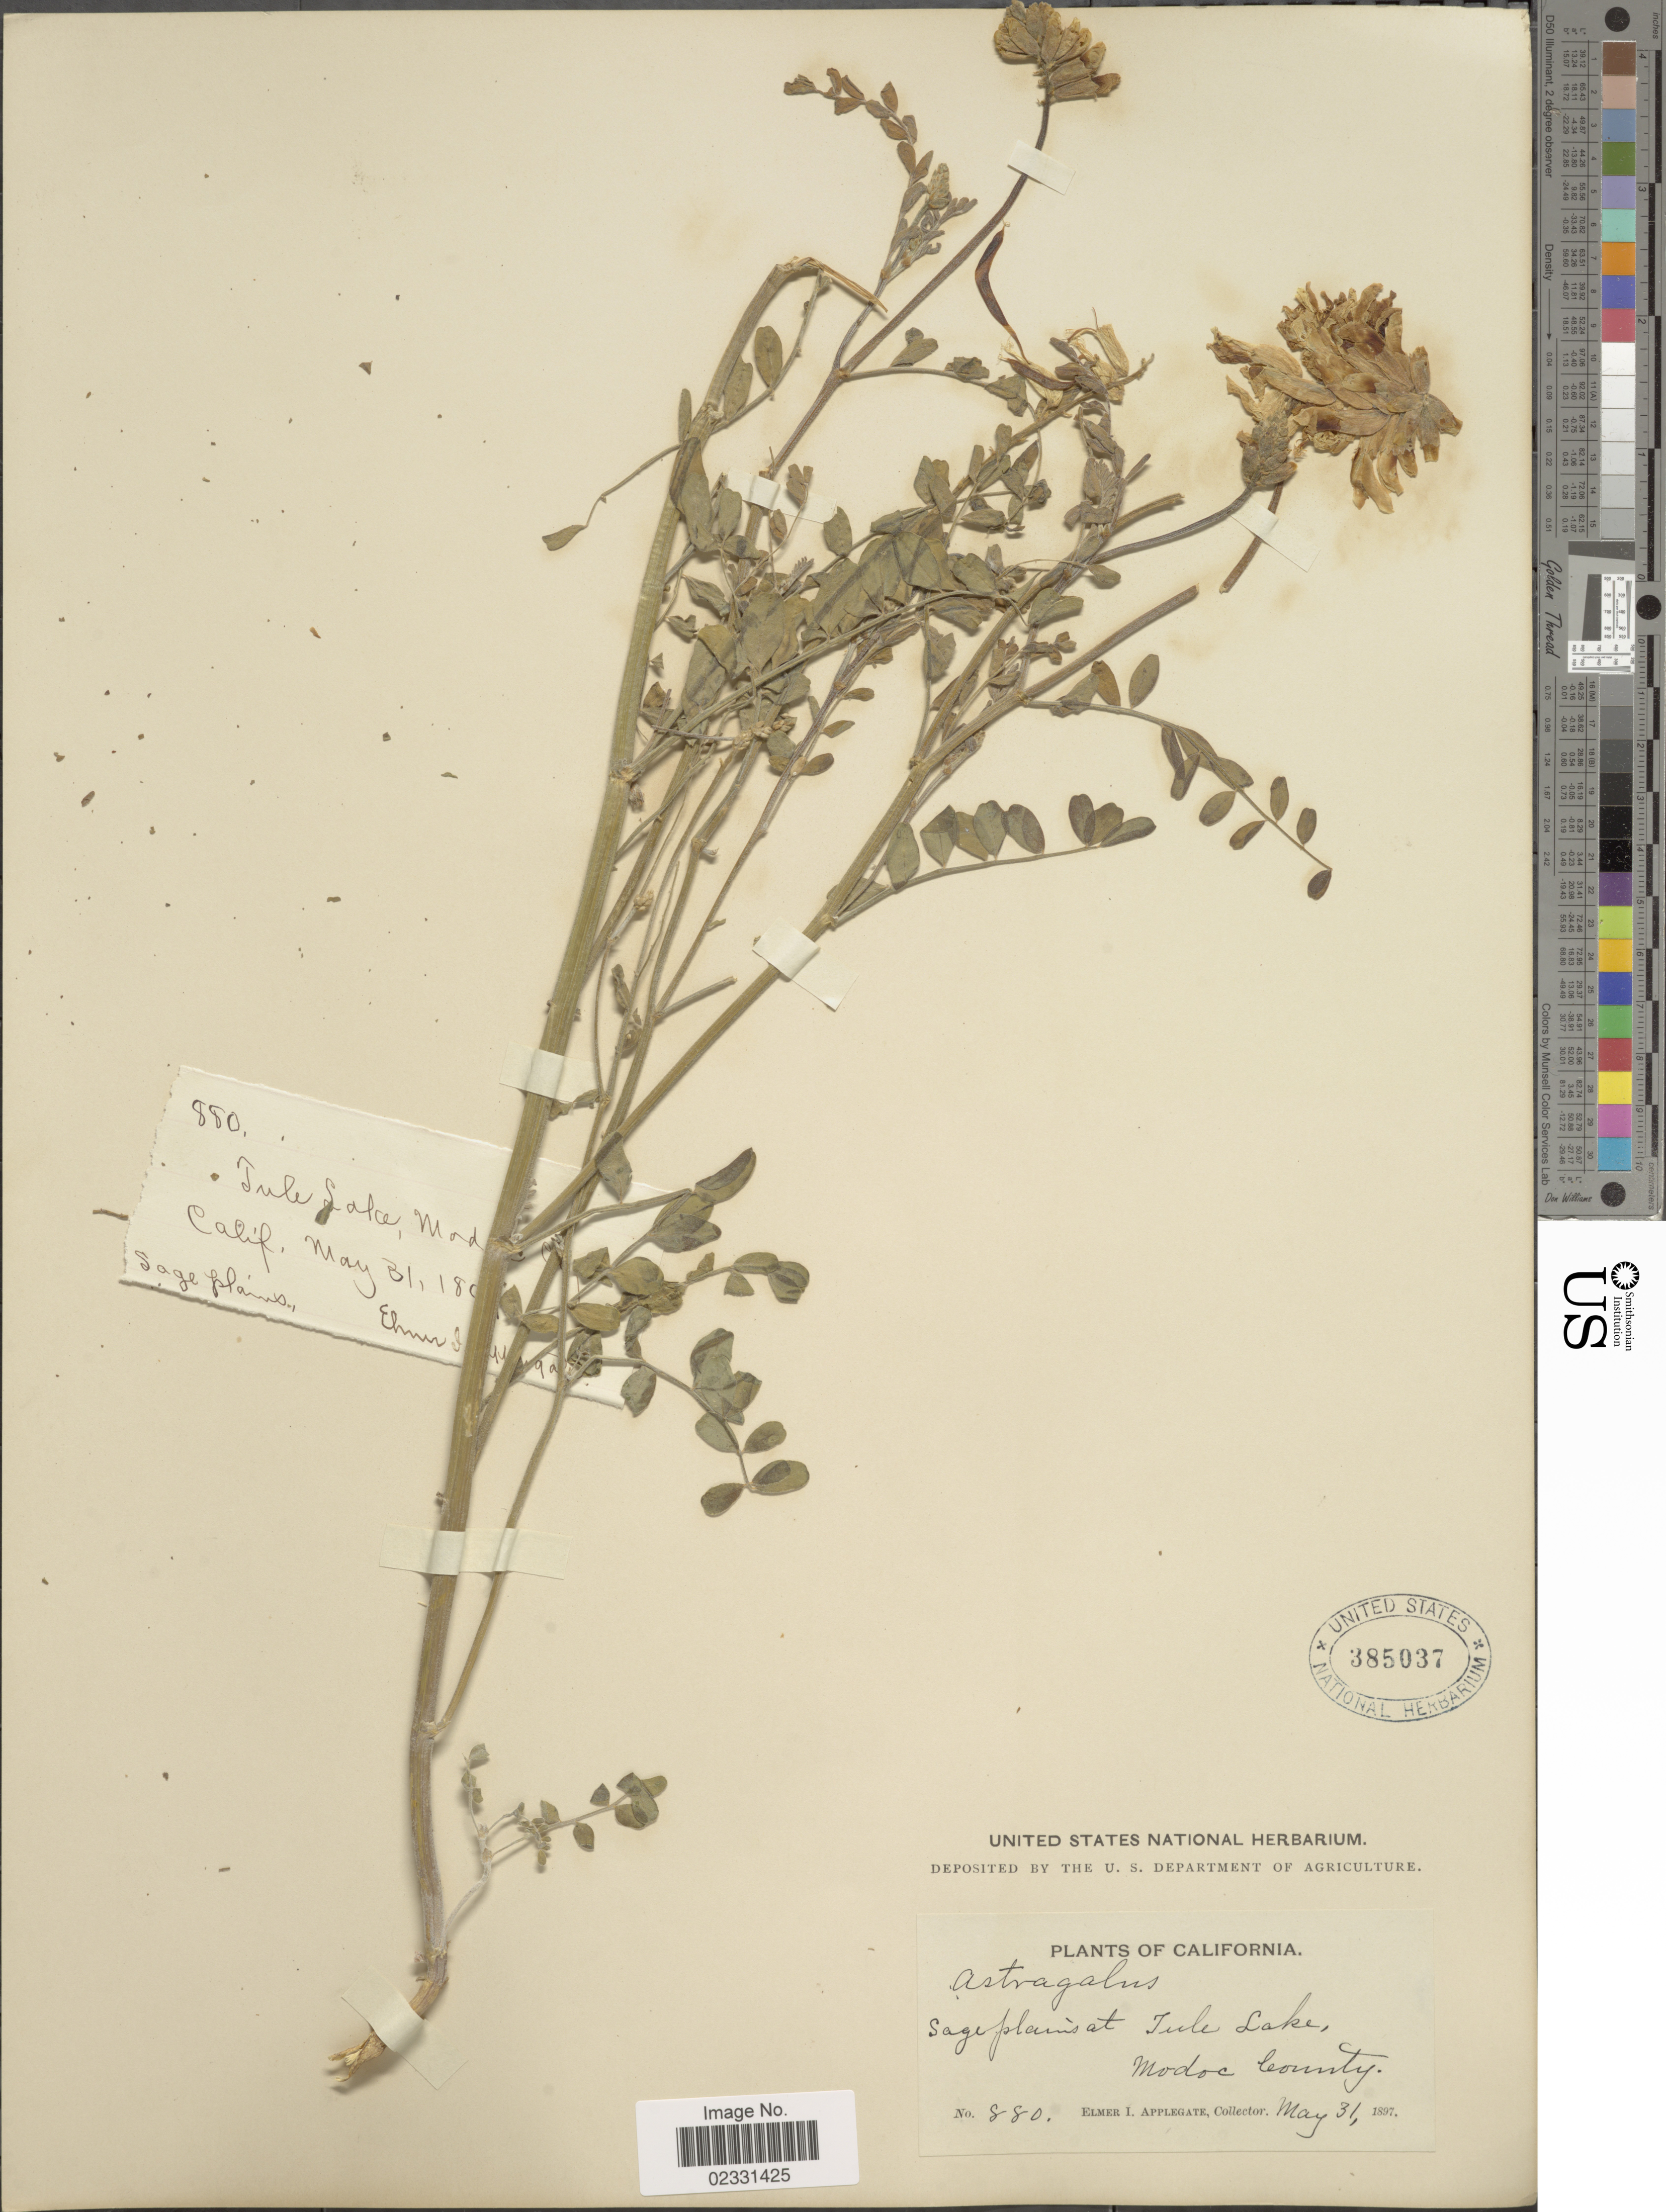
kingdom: Plantae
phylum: Tracheophyta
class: Magnoliopsida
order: Fabales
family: Fabaceae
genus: Astragalus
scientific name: Astragalus gibbsii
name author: Kellogg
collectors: E. I. Applegate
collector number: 880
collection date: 1897-05-31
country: United States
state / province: California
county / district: Modoc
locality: Sage plains at Tule Lake, Modoc County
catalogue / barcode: US 385037